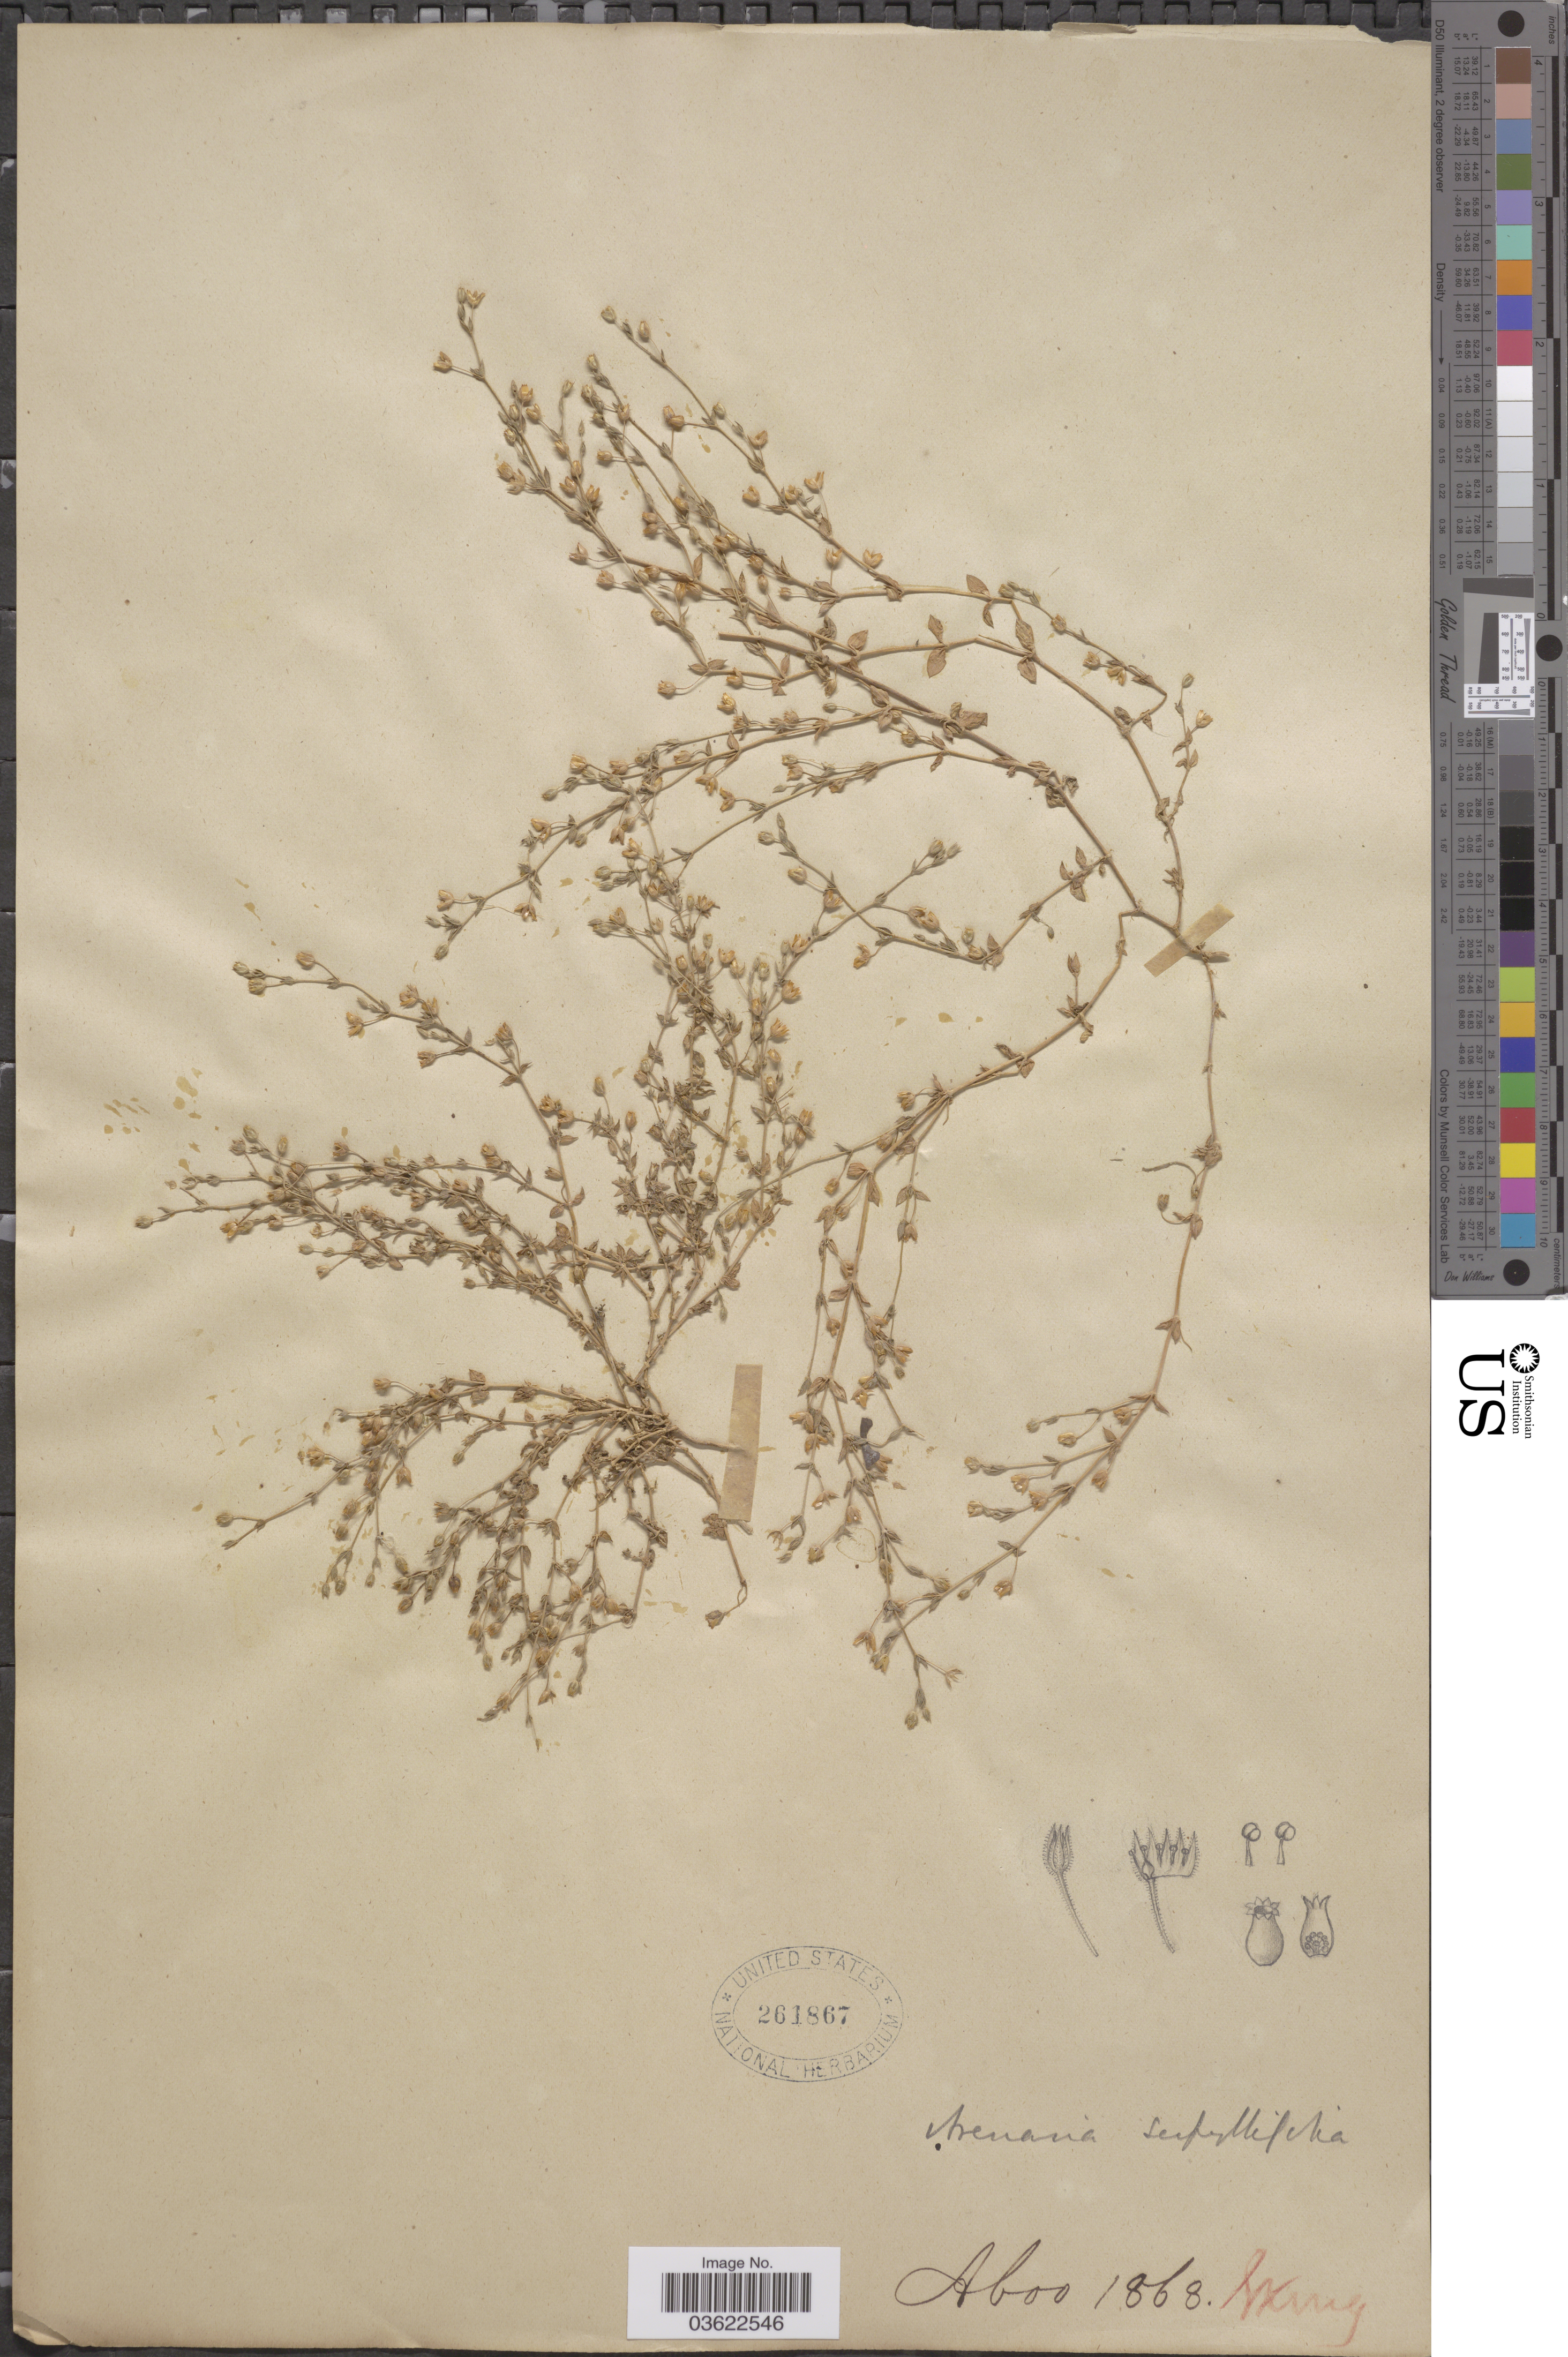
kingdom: Plantae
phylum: Tracheophyta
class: Magnoliopsida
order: Caryophyllales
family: Caryophyllaceae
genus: Arenaria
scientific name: Arenaria serpyllifolia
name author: L.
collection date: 1868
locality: Aboo [unsure placement]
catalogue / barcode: US 261867